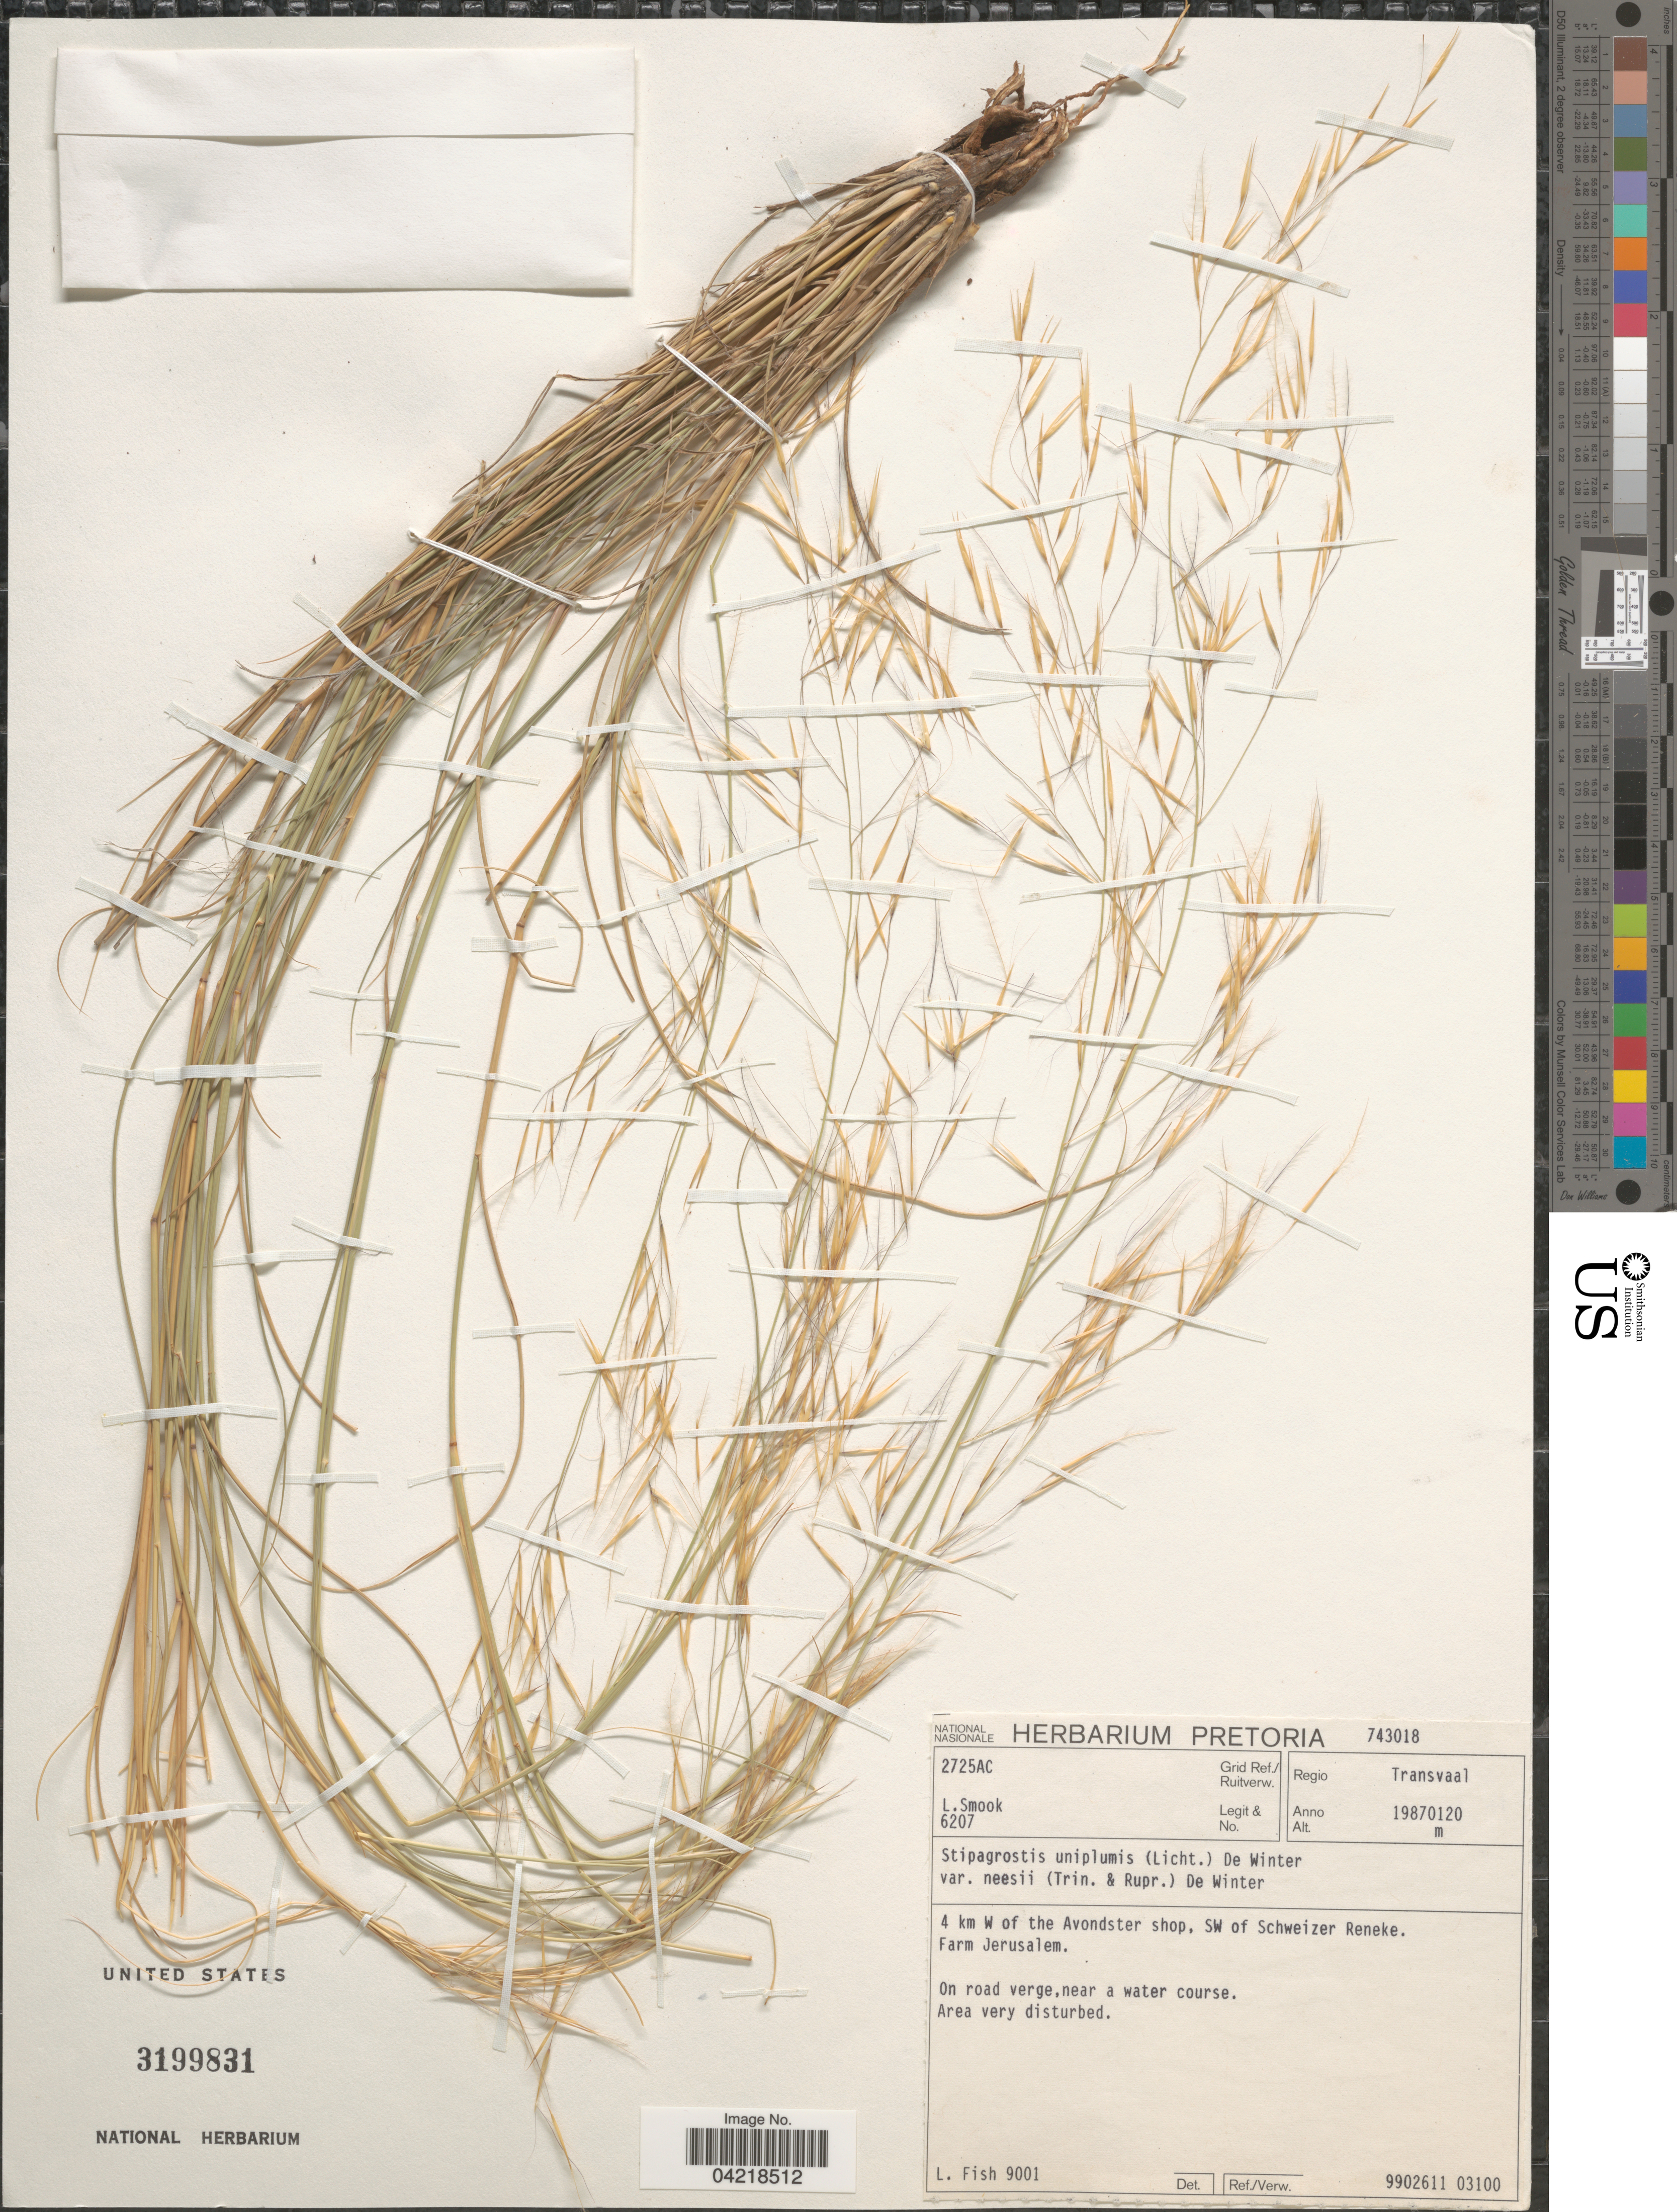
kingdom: Plantae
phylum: Tracheophyta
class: Liliopsida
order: Poales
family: Poaceae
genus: Stipagrostis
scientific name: Stipagrostis uniplumis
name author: (Licht.) De Winter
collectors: L. Smook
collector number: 6207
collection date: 1987-01-20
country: South Africa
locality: Grid Ref./Ruitverw. 2725AC. Regio Transvaal. 4 km W of the Avondster shop, SW of Schweizer Reneke. Farm Jerusalem. On road verge, near a water course.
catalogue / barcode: US 3199831